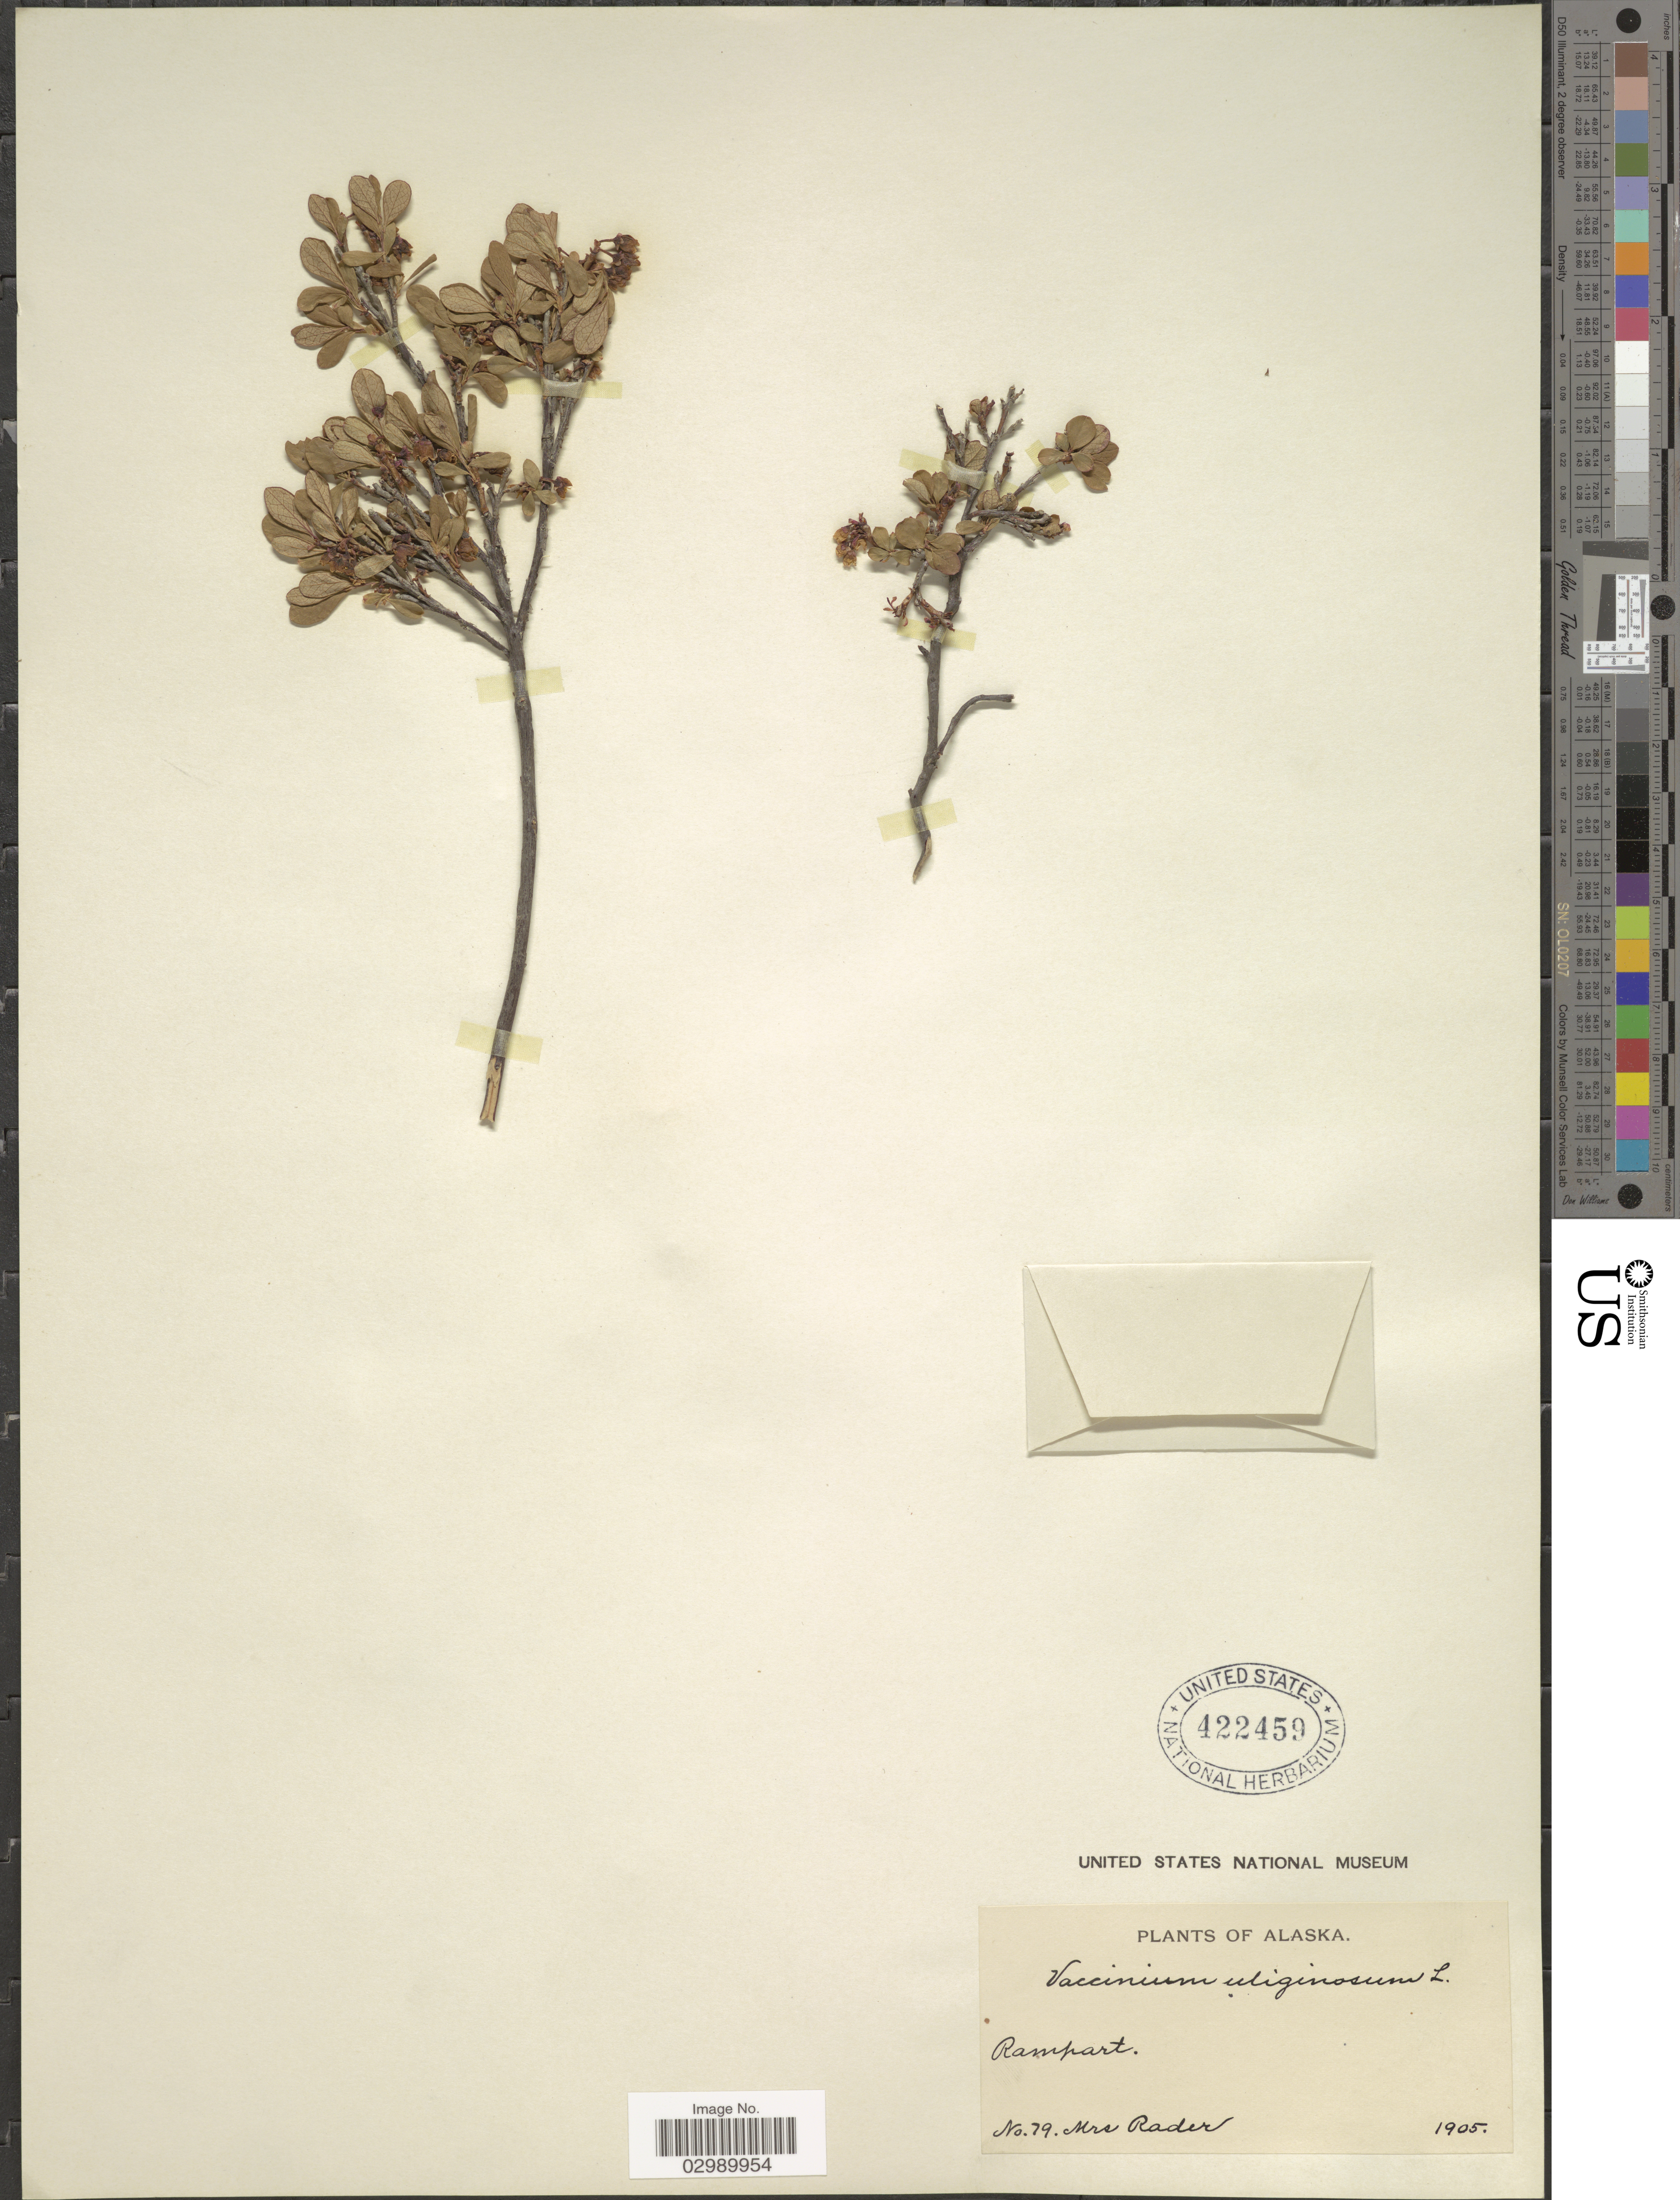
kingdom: Plantae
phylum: Tracheophyta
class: Magnoliopsida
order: Ericales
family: Ericaceae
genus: Vaccinium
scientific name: Vaccinium uliginosum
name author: L.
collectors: Mrs. Rader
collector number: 79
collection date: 1905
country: United States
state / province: Alaska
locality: Rampart.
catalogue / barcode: US 422459